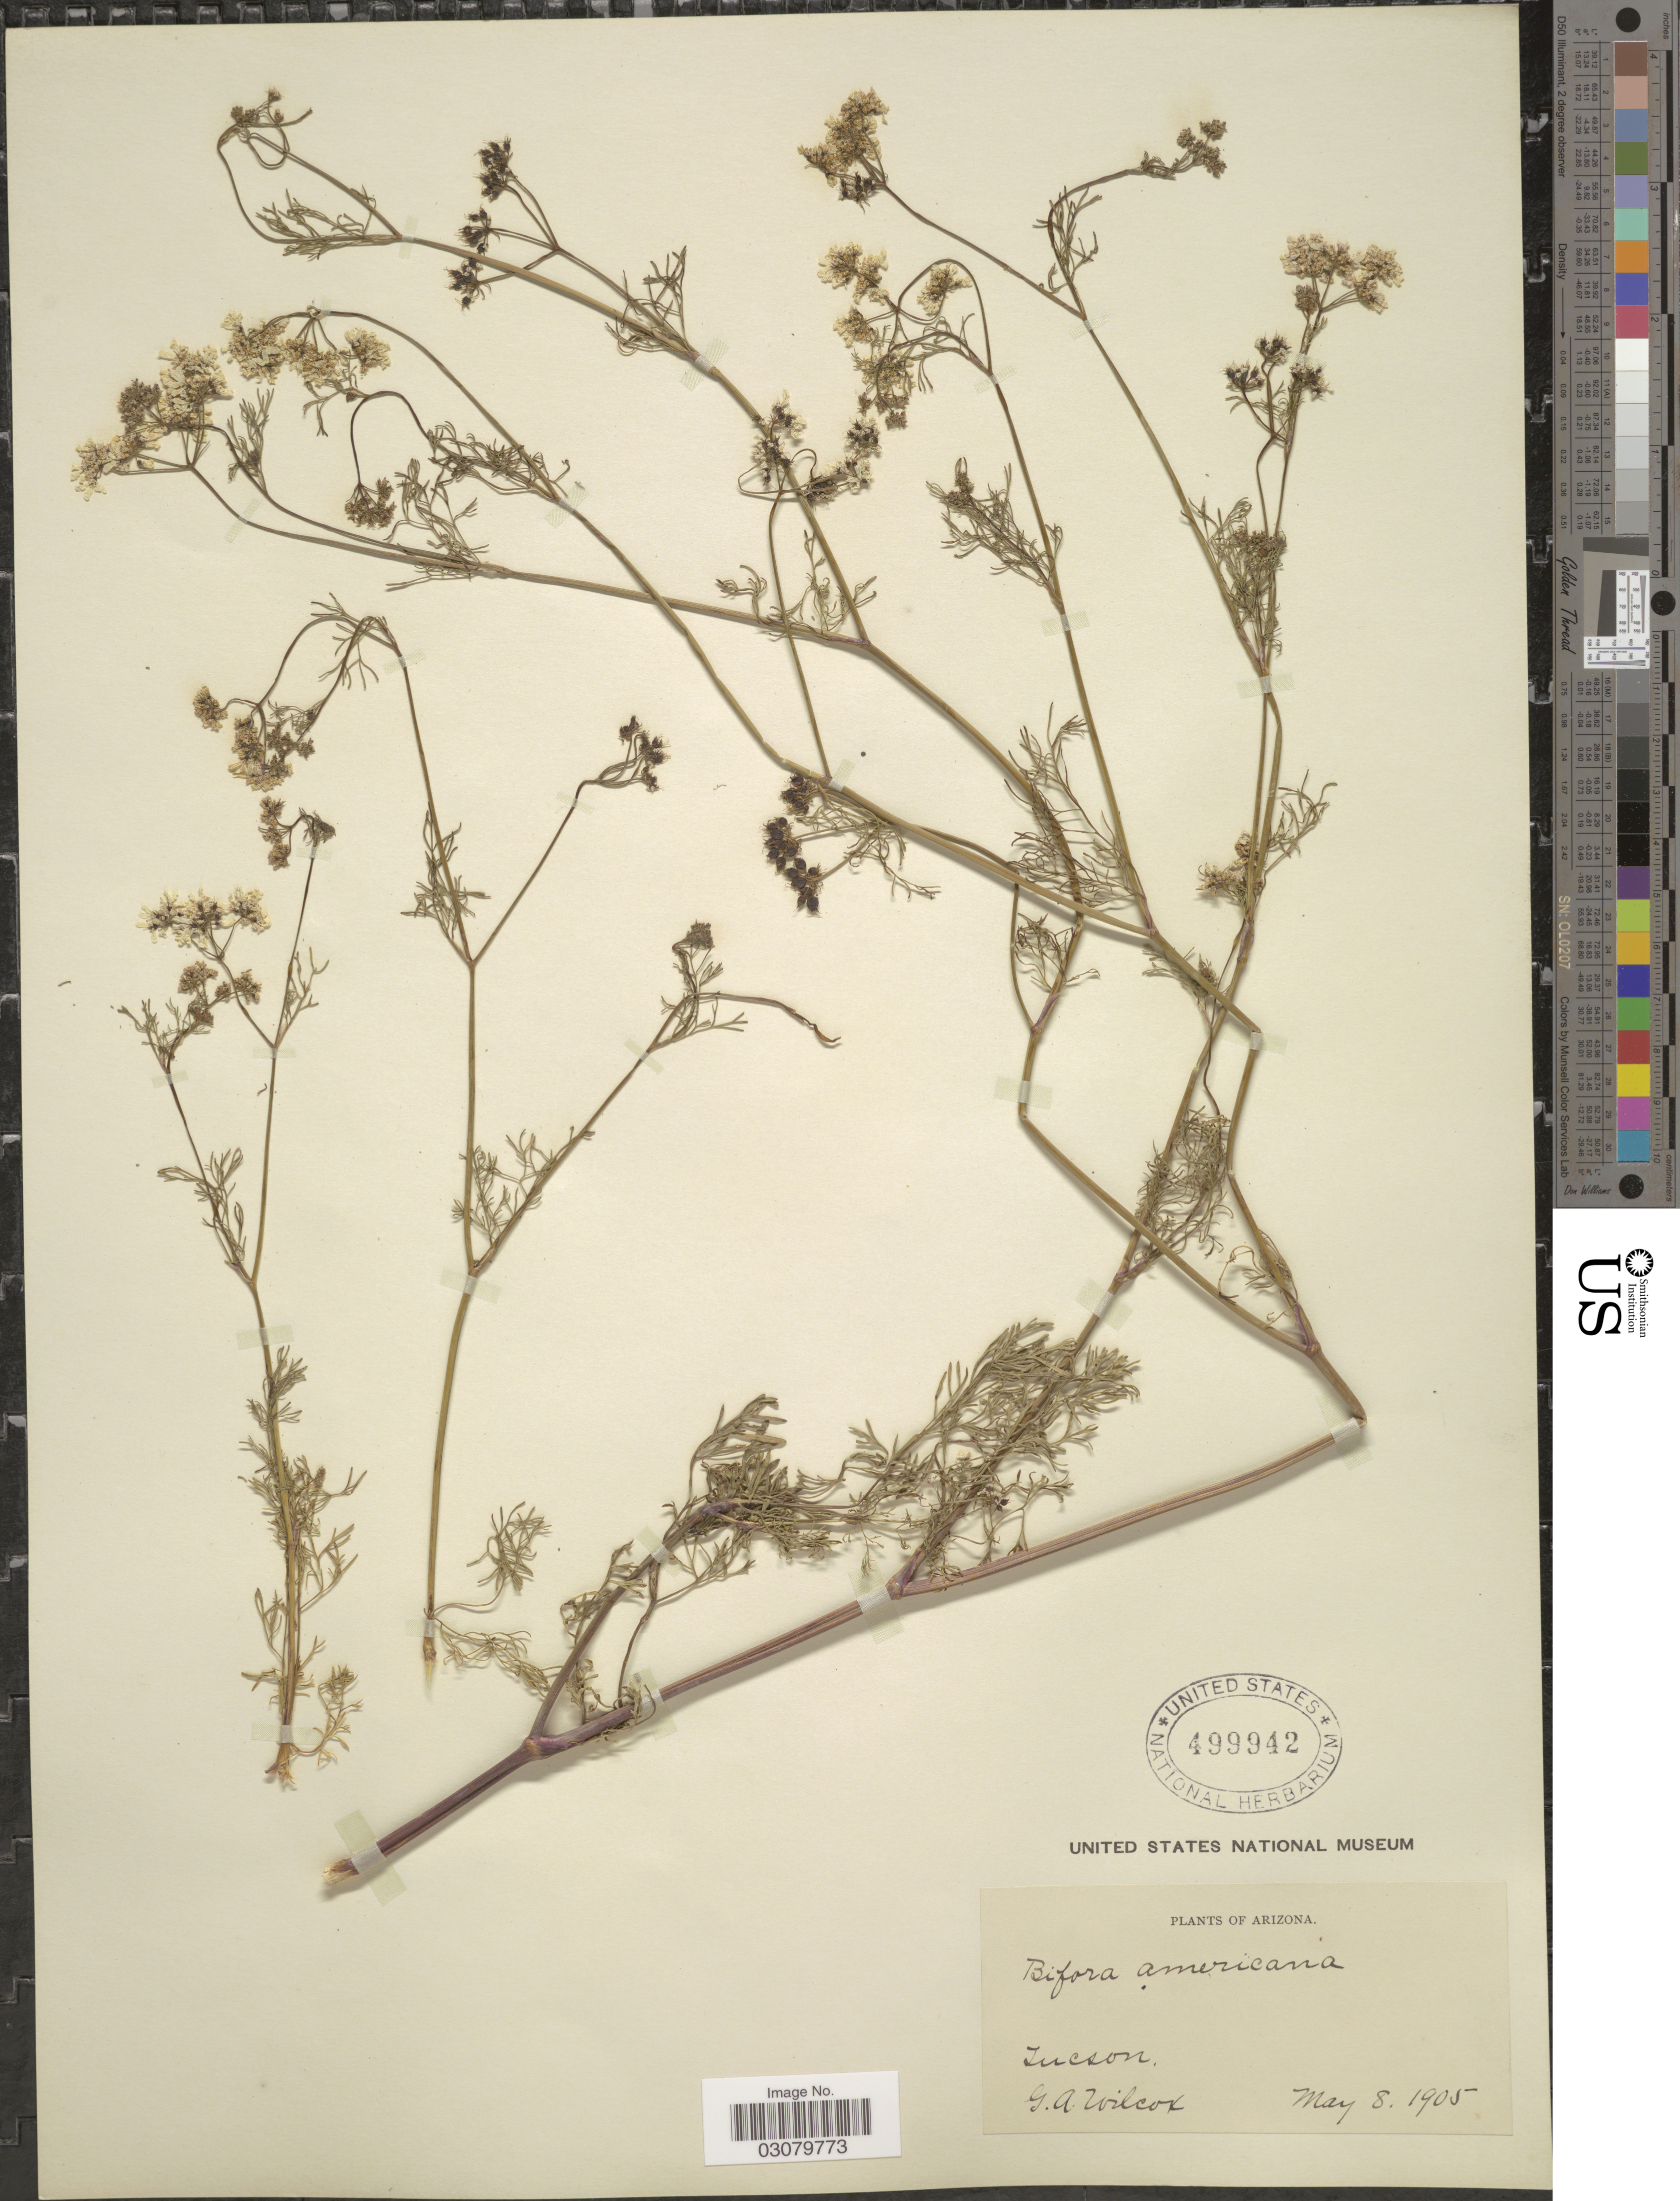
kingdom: Plantae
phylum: Tracheophyta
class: Magnoliopsida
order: Apiales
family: Apiaceae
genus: Coriandrum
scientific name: Coriandrum sativum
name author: L.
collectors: Mrs. G. Wilcox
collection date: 1905-05-08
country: United States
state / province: Arizona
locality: Tucson.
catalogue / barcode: US 499942